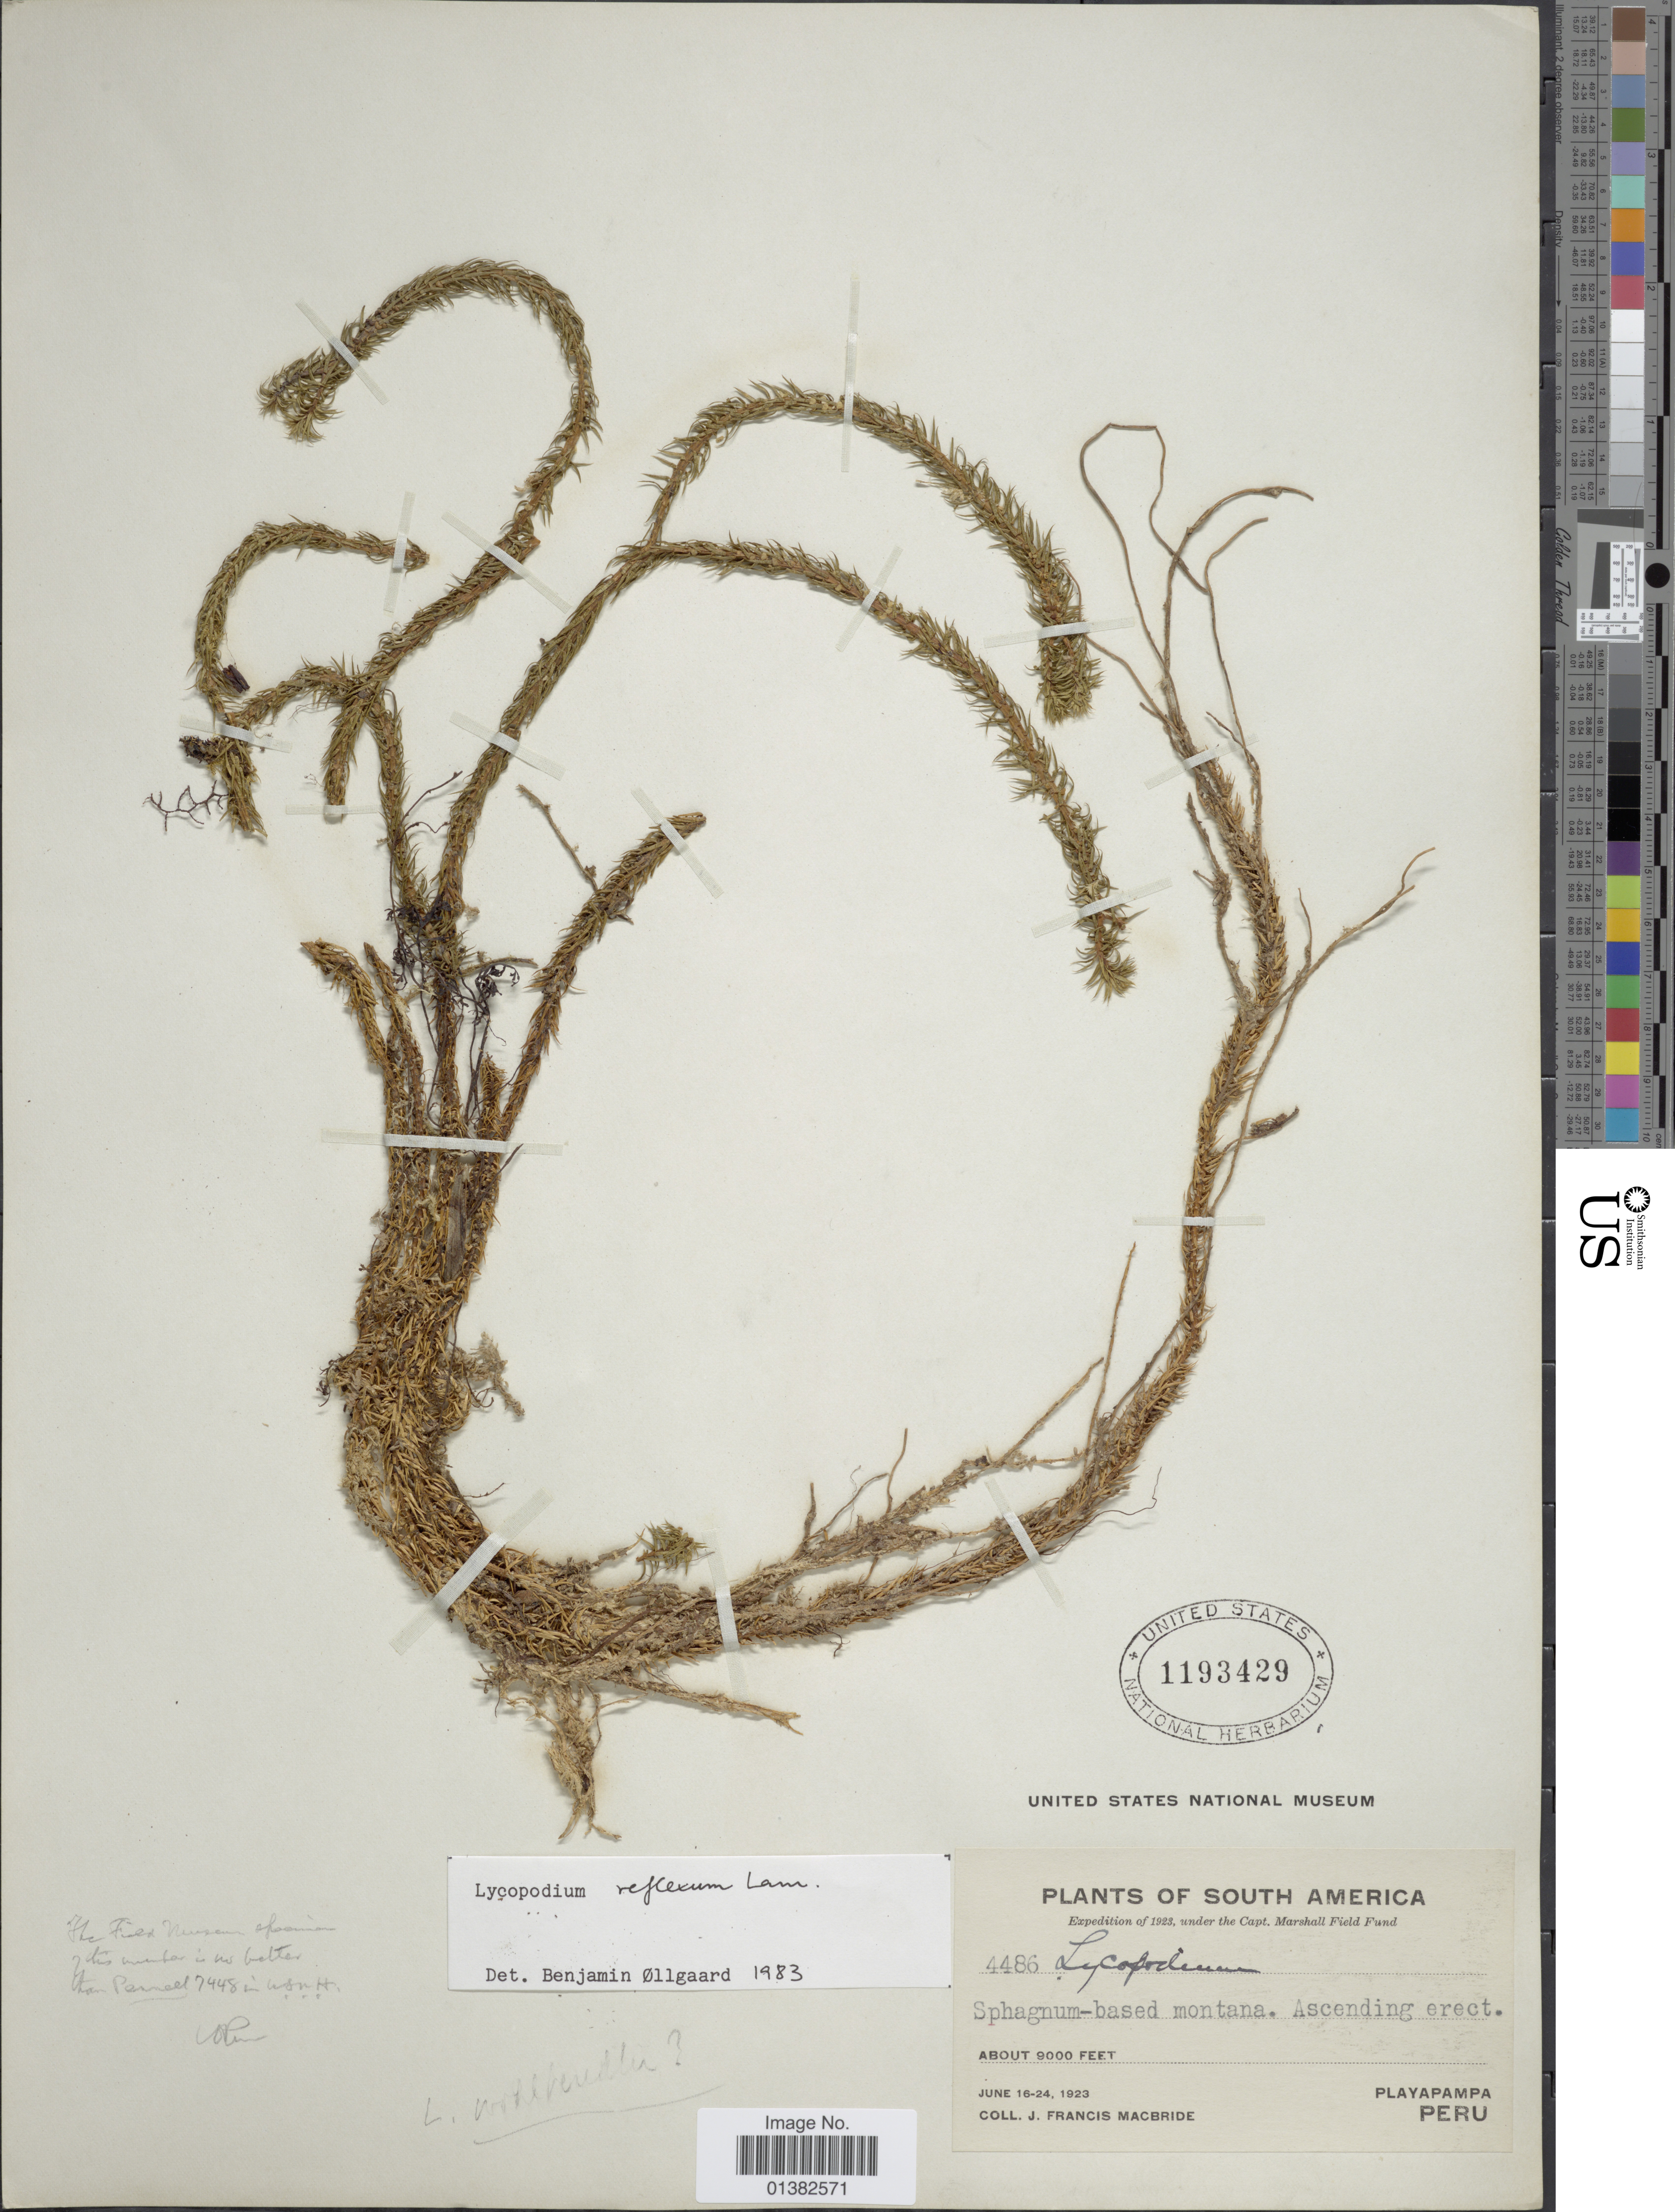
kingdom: Plantae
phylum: Tracheophyta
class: Lycopodiopsida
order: Lycopodiales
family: Lycopodiaceae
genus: Phlegmariurus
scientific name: Phlegmariurus reflexus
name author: (Lam.) B. Øllg.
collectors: J. F. Macbride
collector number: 4486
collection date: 1923-06-16/1923-06-24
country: Peru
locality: Playapampa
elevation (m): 2743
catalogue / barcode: US 1193429